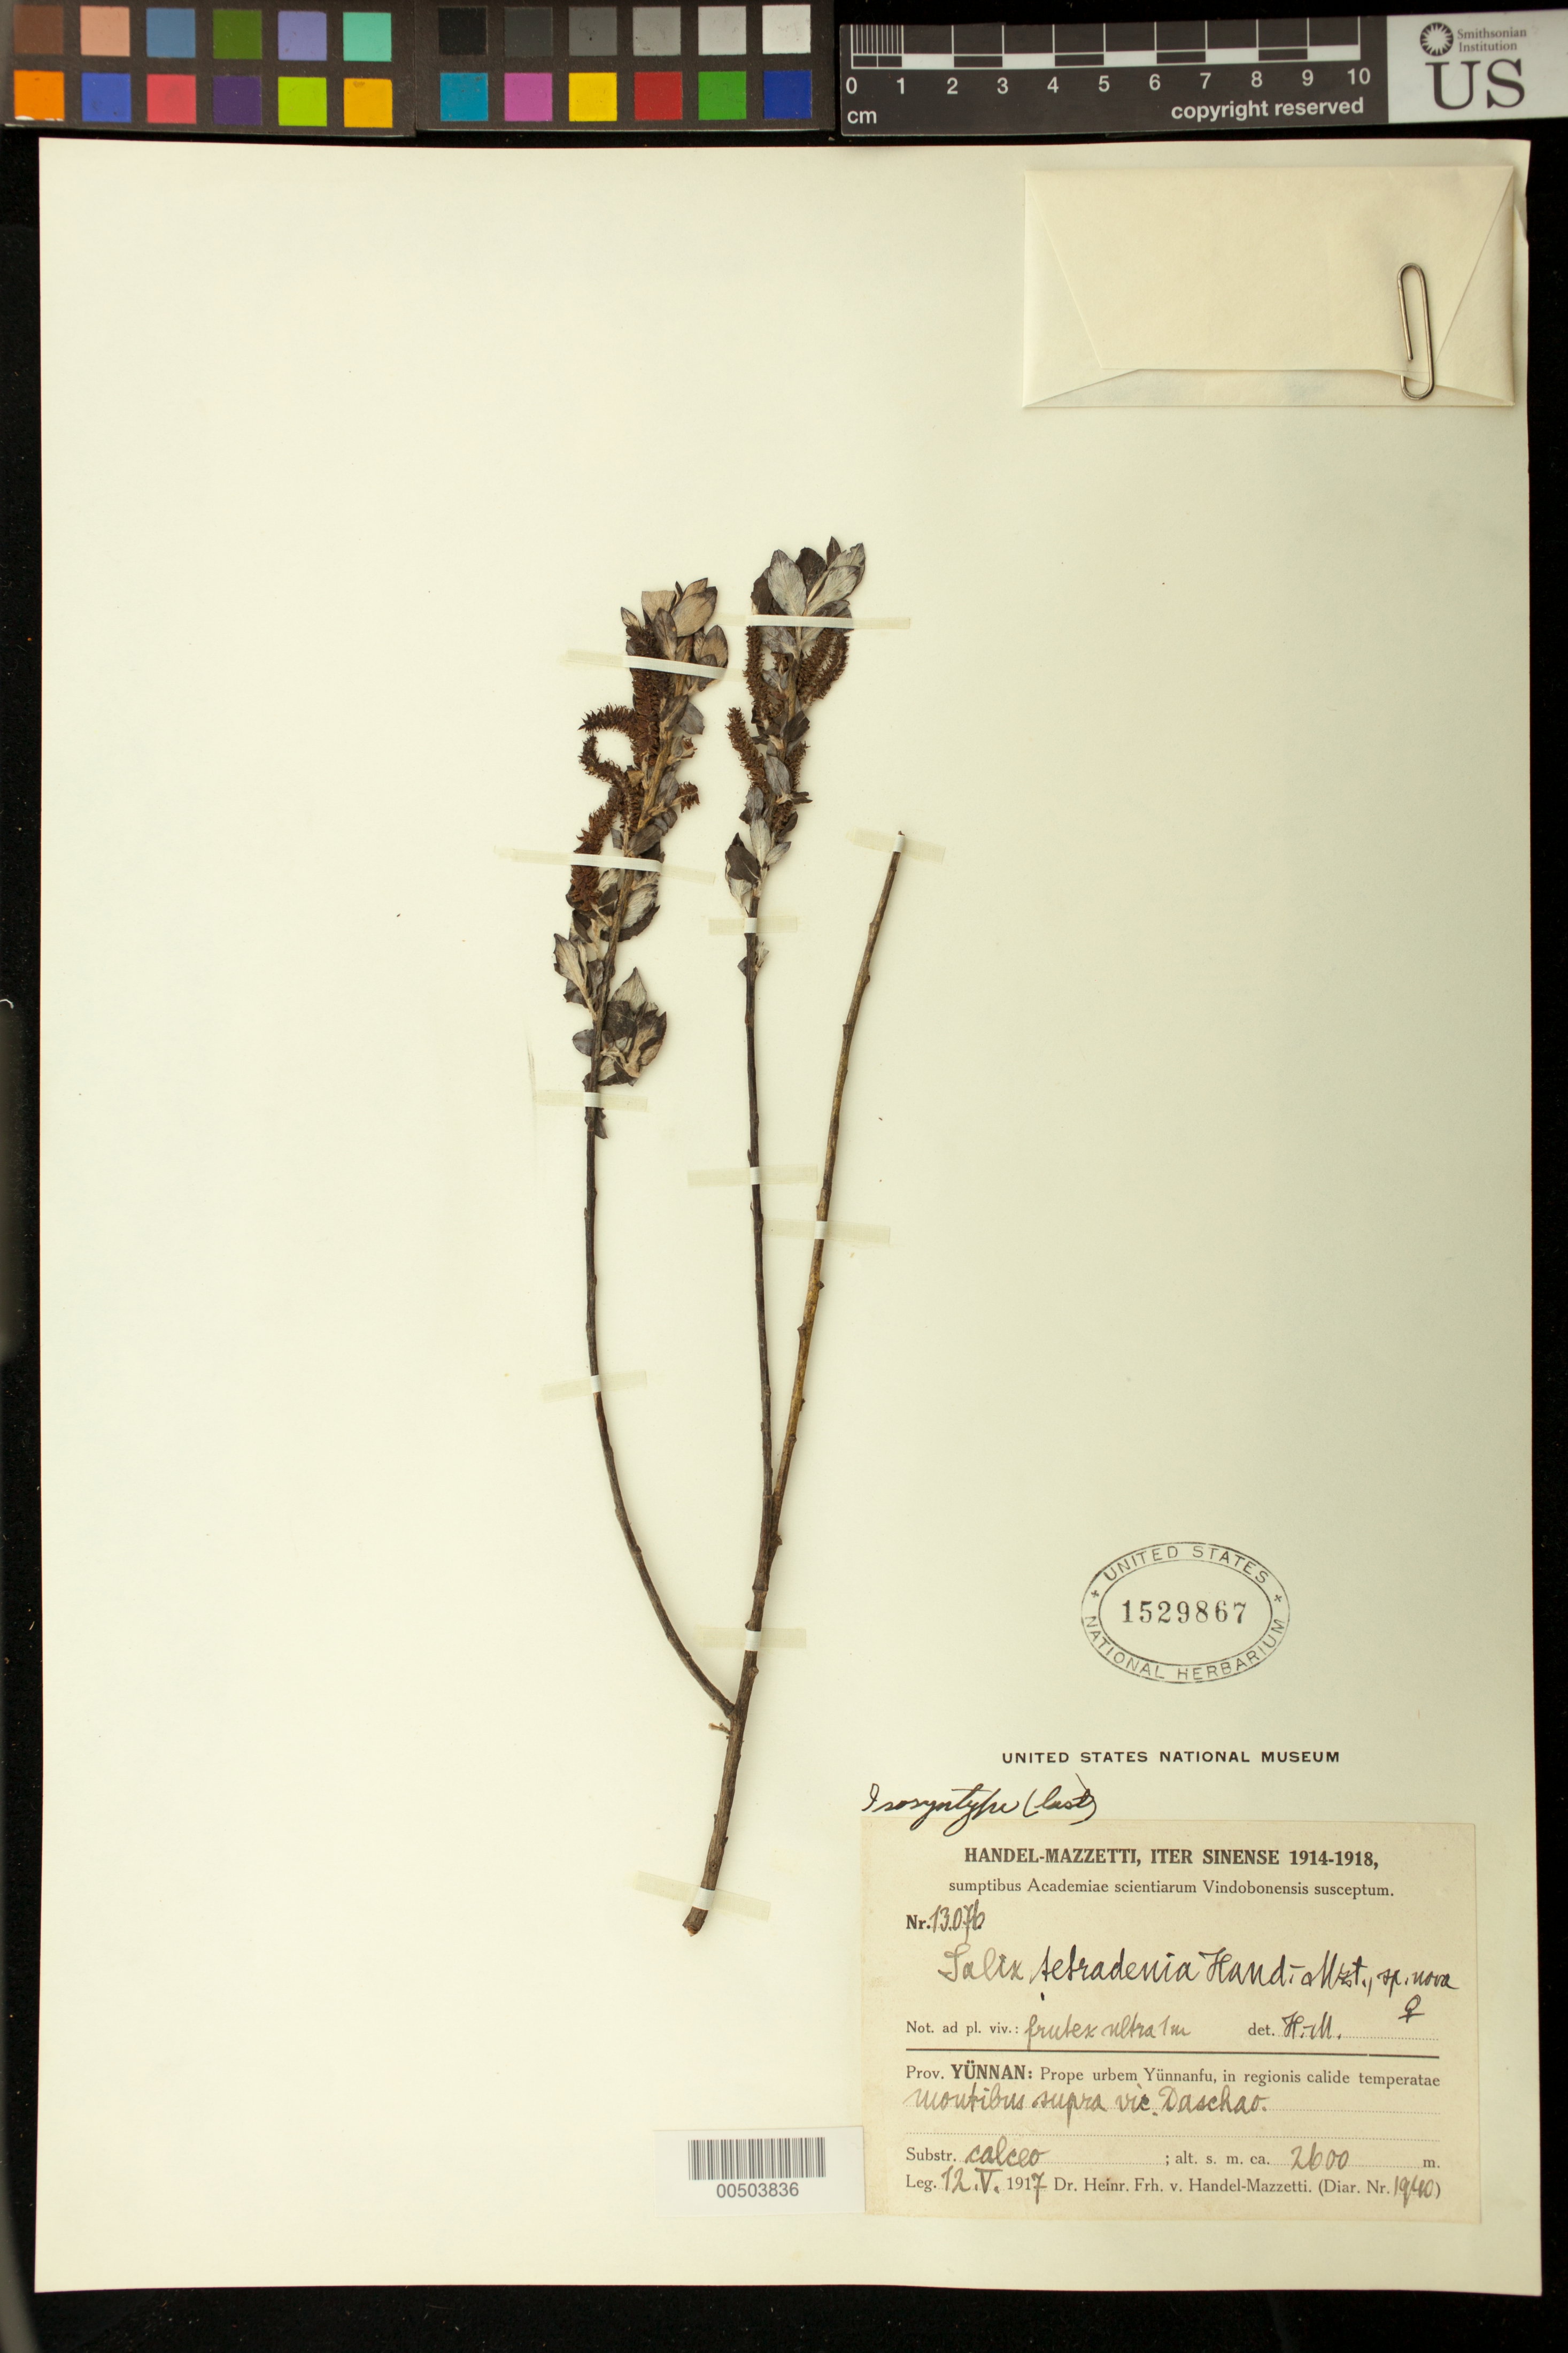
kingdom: Plantae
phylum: Tracheophyta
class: Magnoliopsida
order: Malpighiales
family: Salicaceae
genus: Salix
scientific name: Salix tetradenia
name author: Hand.-Mazz.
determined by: Handel-Mazzetti, Heinrich R. E.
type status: Isosyntype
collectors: H. Handel-Mazzetti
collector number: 13076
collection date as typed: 12 May 1917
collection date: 1917-05-12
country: China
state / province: Yunnan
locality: Yunnan: prope urbem Yunnanfu, in regionis calide temperatae montibus supra vic. Daschao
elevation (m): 2600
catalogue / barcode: US 1529867